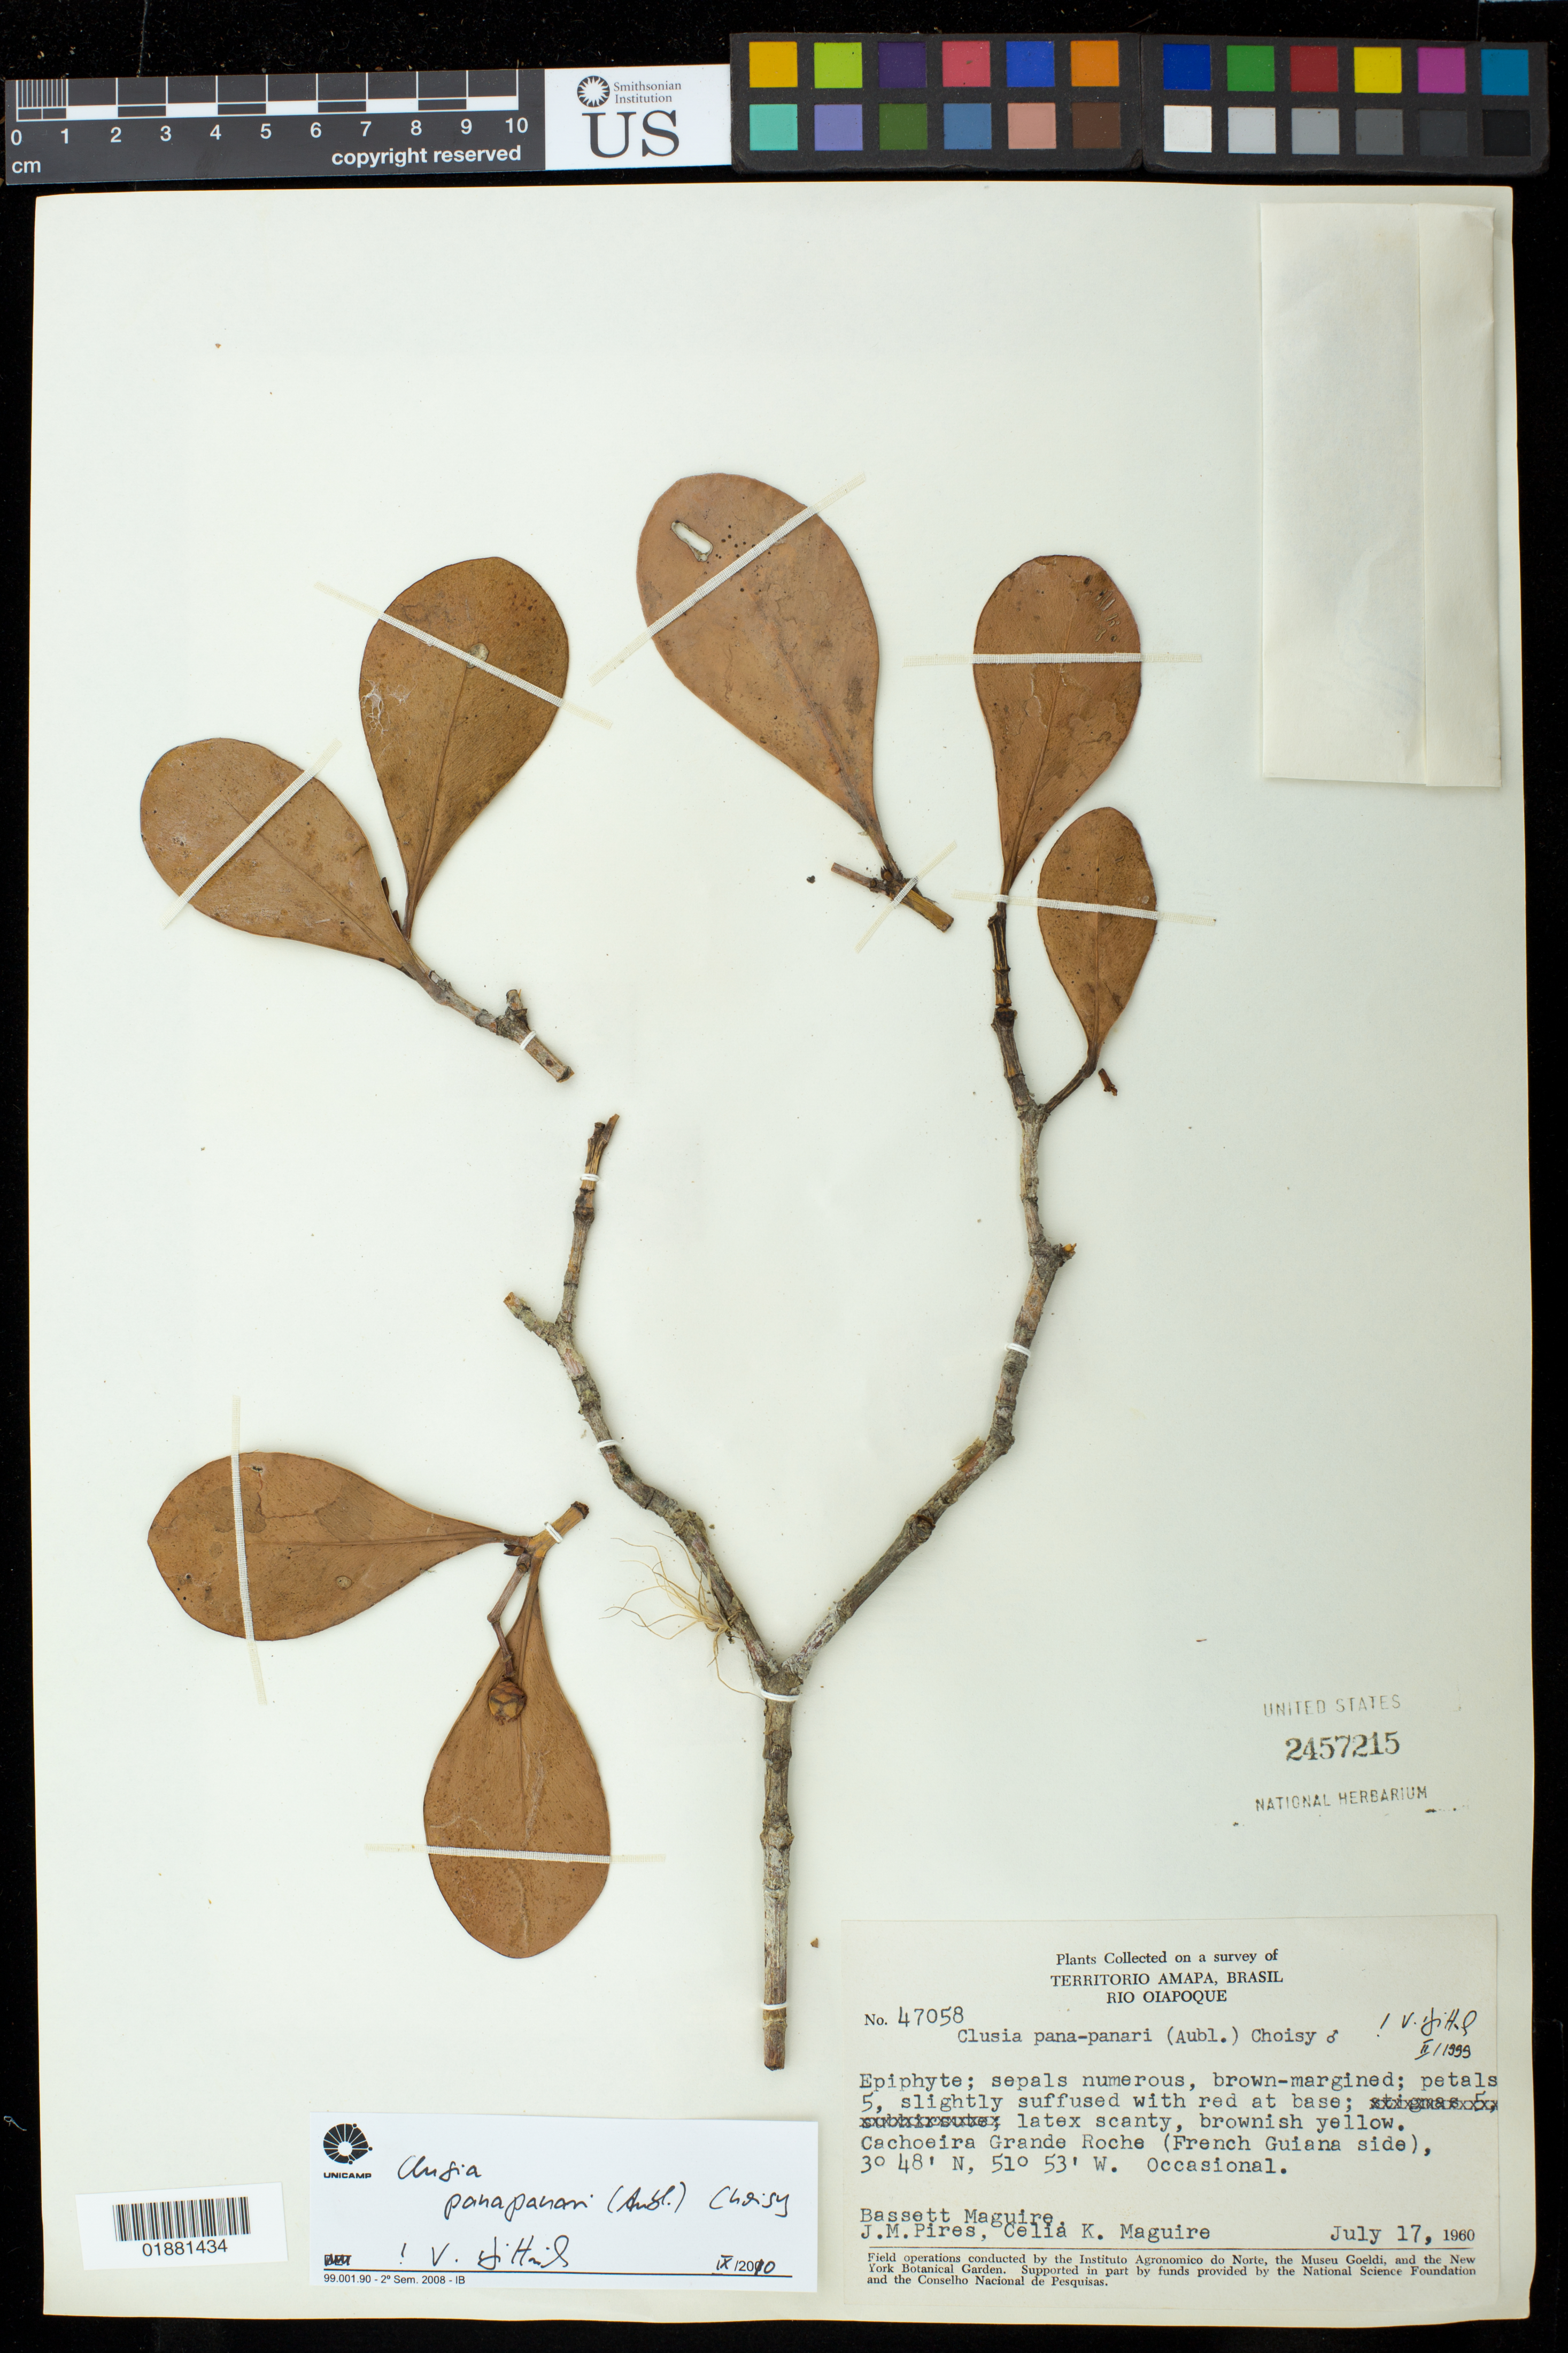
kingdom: Plantae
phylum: Tracheophyta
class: Magnoliopsida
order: Malpighiales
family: Clusiaceae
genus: Clusia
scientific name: Clusia panapanari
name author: (Aubl.) Choisy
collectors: B. Maguire, J. M. Pires & C. K. Maguire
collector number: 47058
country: French Guiana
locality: Rio Oiapoque. Cachoeira Grande Roche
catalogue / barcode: US 2457215